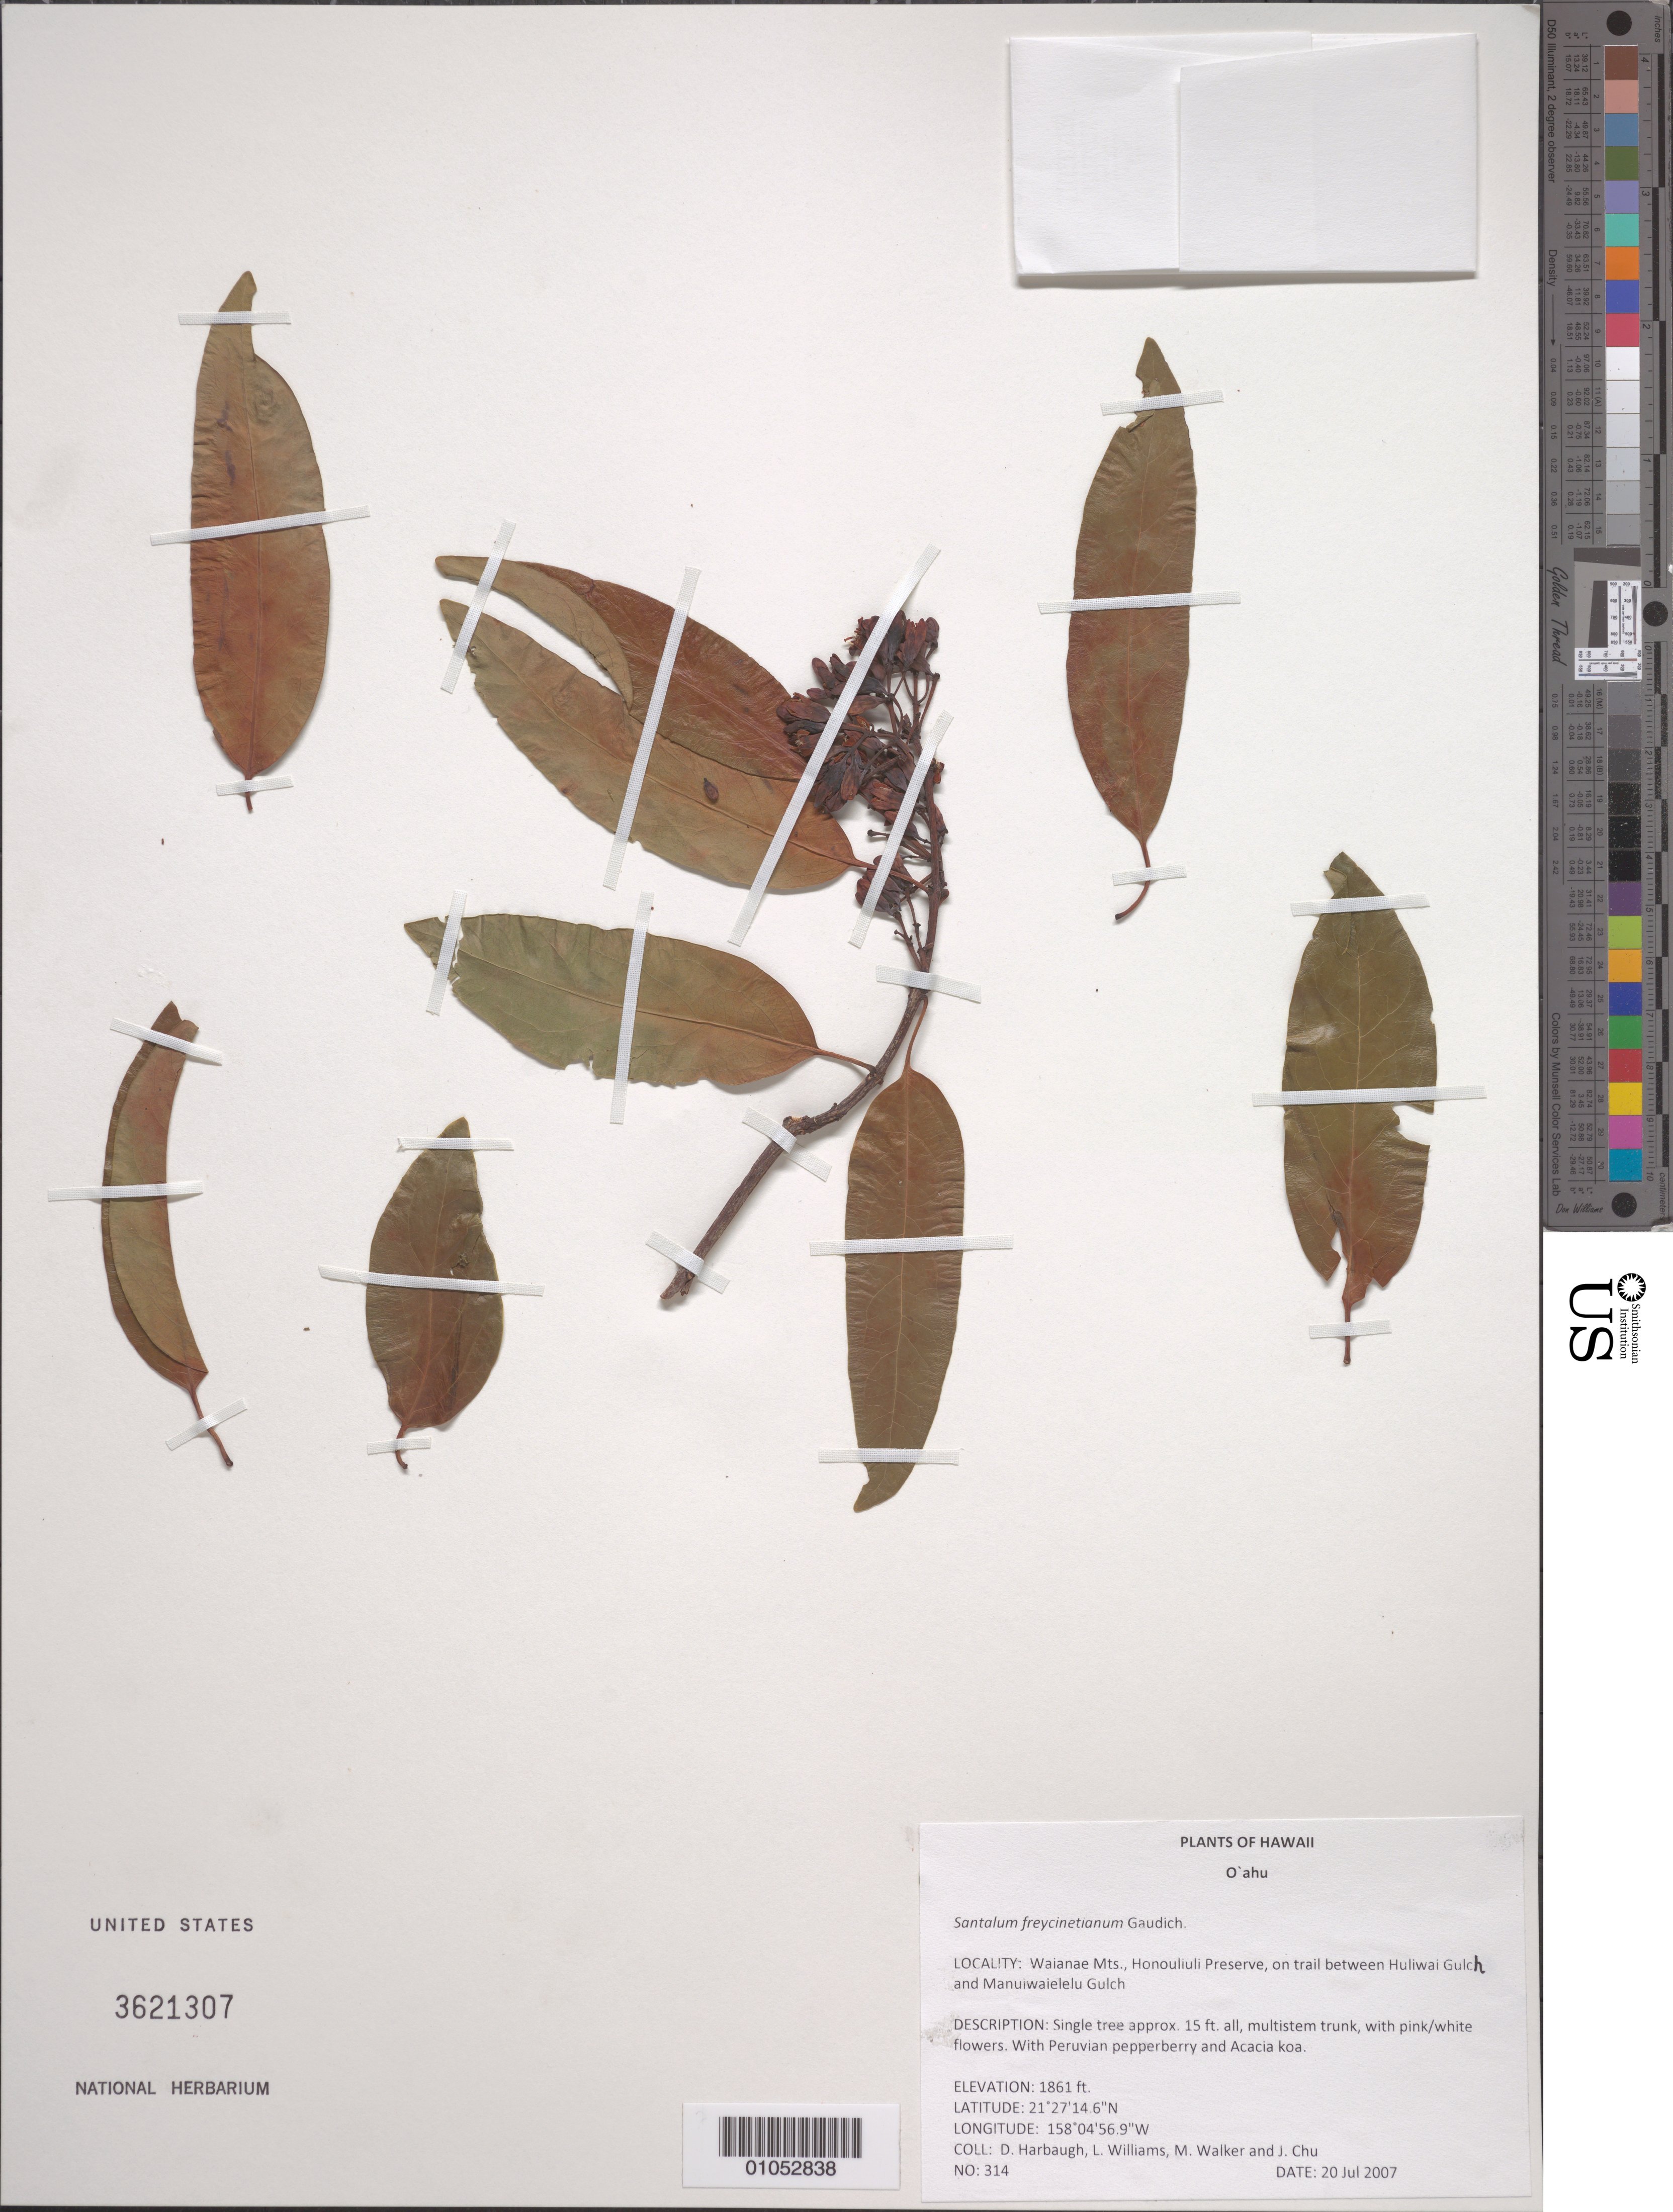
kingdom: Plantae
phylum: Tracheophyta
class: Magnoliopsida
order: Santalales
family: Santalaceae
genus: Santalum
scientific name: Santalum freycinetianum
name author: Gaudich.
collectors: D. Harbaugh, L. Williams, M. Walker & J. Chu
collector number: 314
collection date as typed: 20 Jul 2007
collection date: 2007-07-20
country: United States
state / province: Hawaii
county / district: Honolulu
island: Oahu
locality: Waianae Mts., Honouliuli Preserve, on trail between Huliwai Gulch and Manuiwaielelu Gulch.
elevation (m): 567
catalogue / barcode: US 3621307